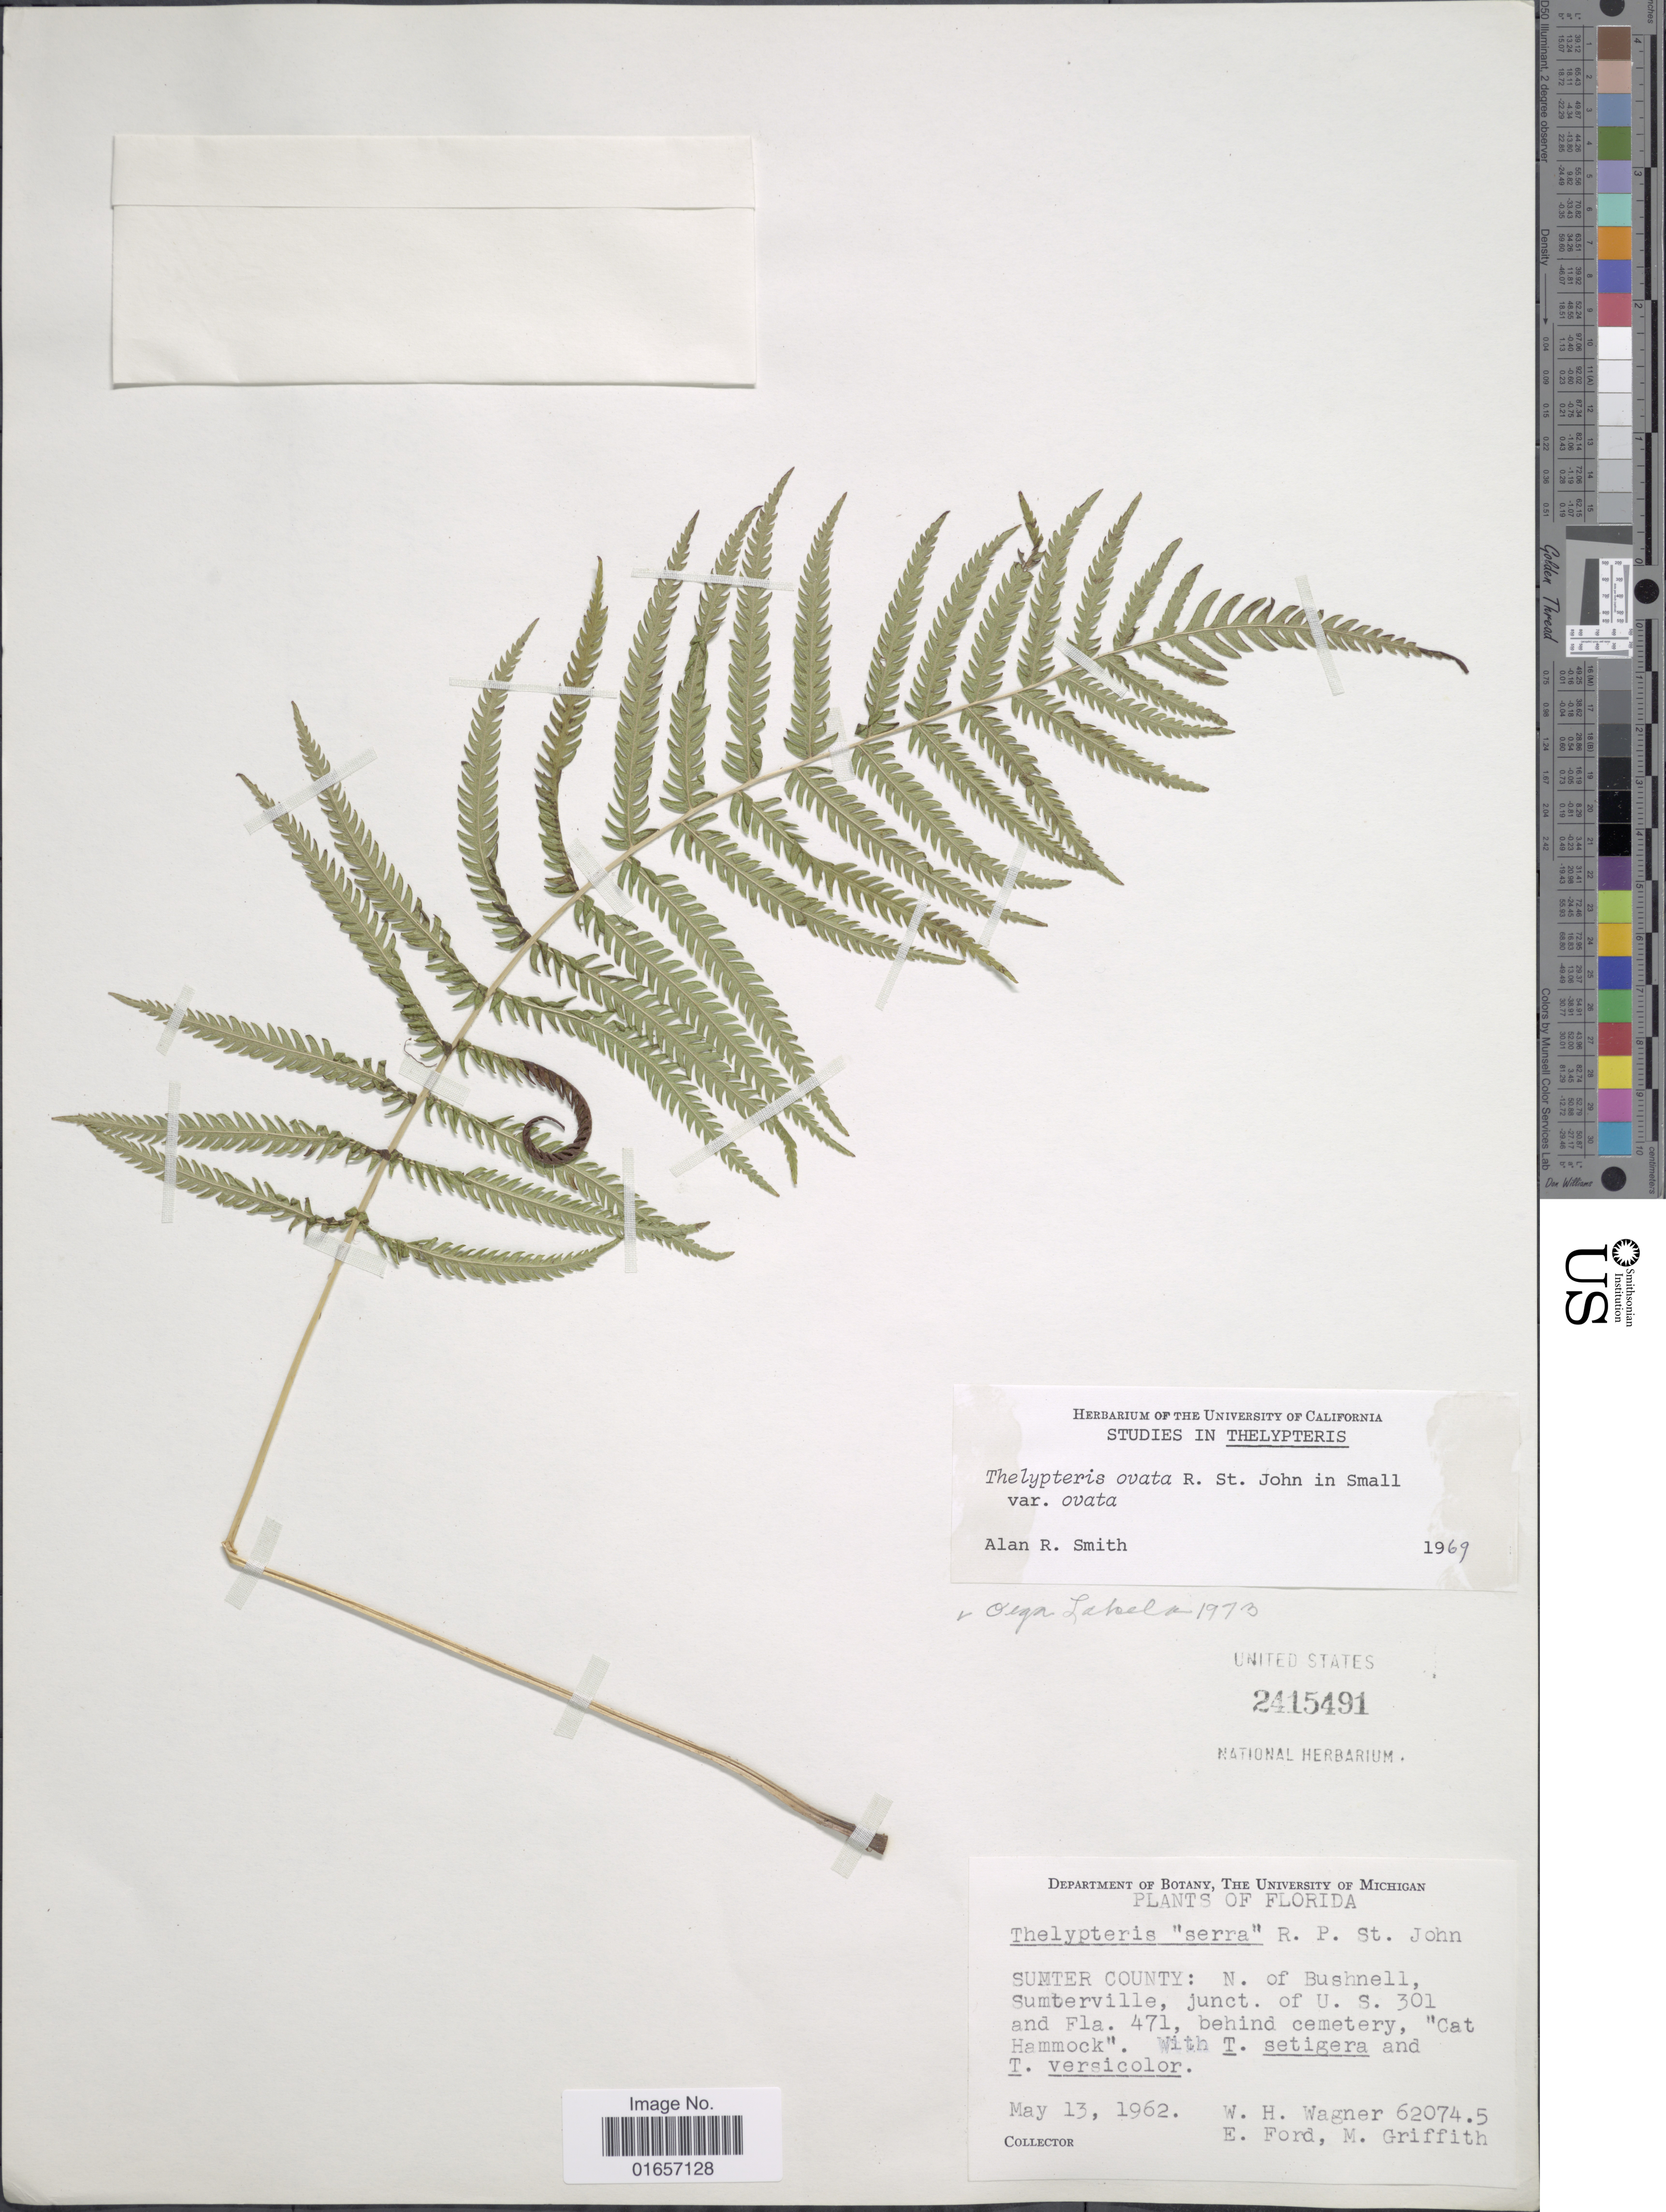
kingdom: Plantae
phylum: Tracheophyta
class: Polypodiopsida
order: Polypodiales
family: Thelypteridaceae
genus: Christella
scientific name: Christella ovata var. ovata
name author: (R.P. St. John) Á. Löve & D. Löve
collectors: W. H. Wagner, E. Ford & M. Griffith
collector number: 620745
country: United States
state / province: Florida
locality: Sumter County: N. of Bushell, Sumterville, junct. of U. S. 301 and Fla. 471, behind cemetery, "Cat Hammock"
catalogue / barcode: US 2415491